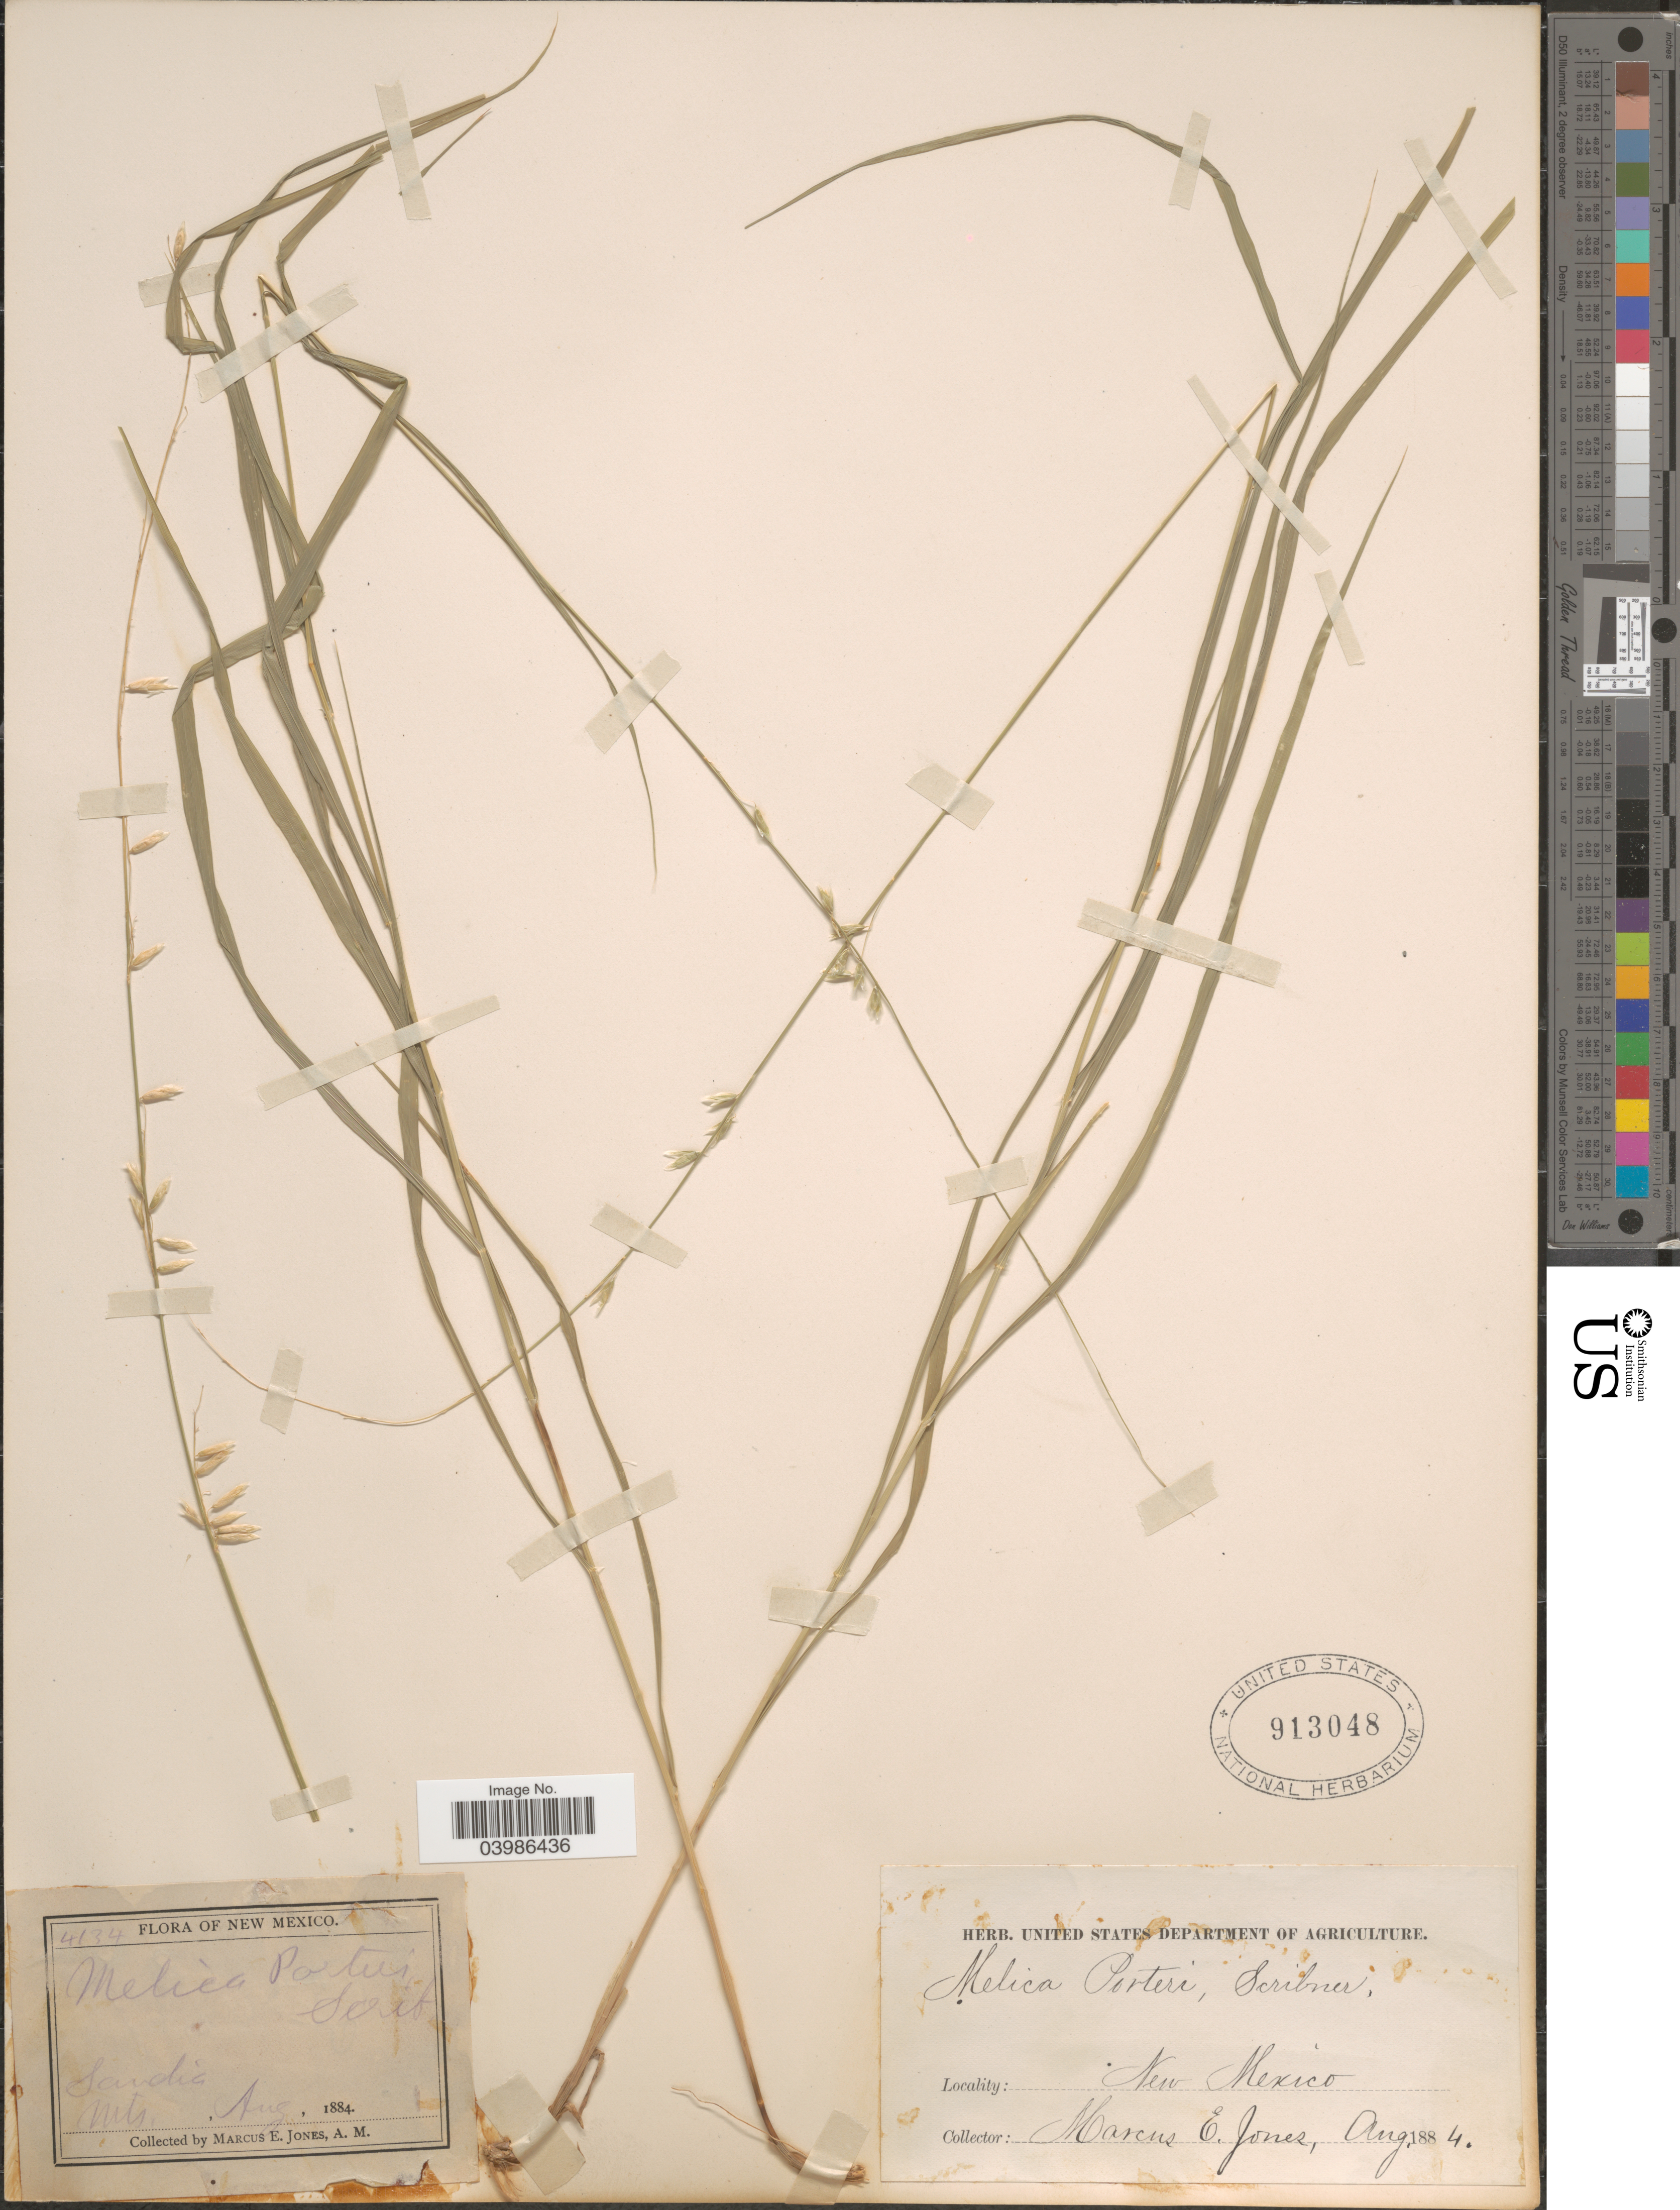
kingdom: Plantae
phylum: Tracheophyta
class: Liliopsida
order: Poales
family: Poaceae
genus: Melica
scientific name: Melica porteri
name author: Scribn.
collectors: M. E. Jones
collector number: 4134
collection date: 1884-08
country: United States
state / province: New Mexico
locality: Sandia Mts.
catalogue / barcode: US 913048